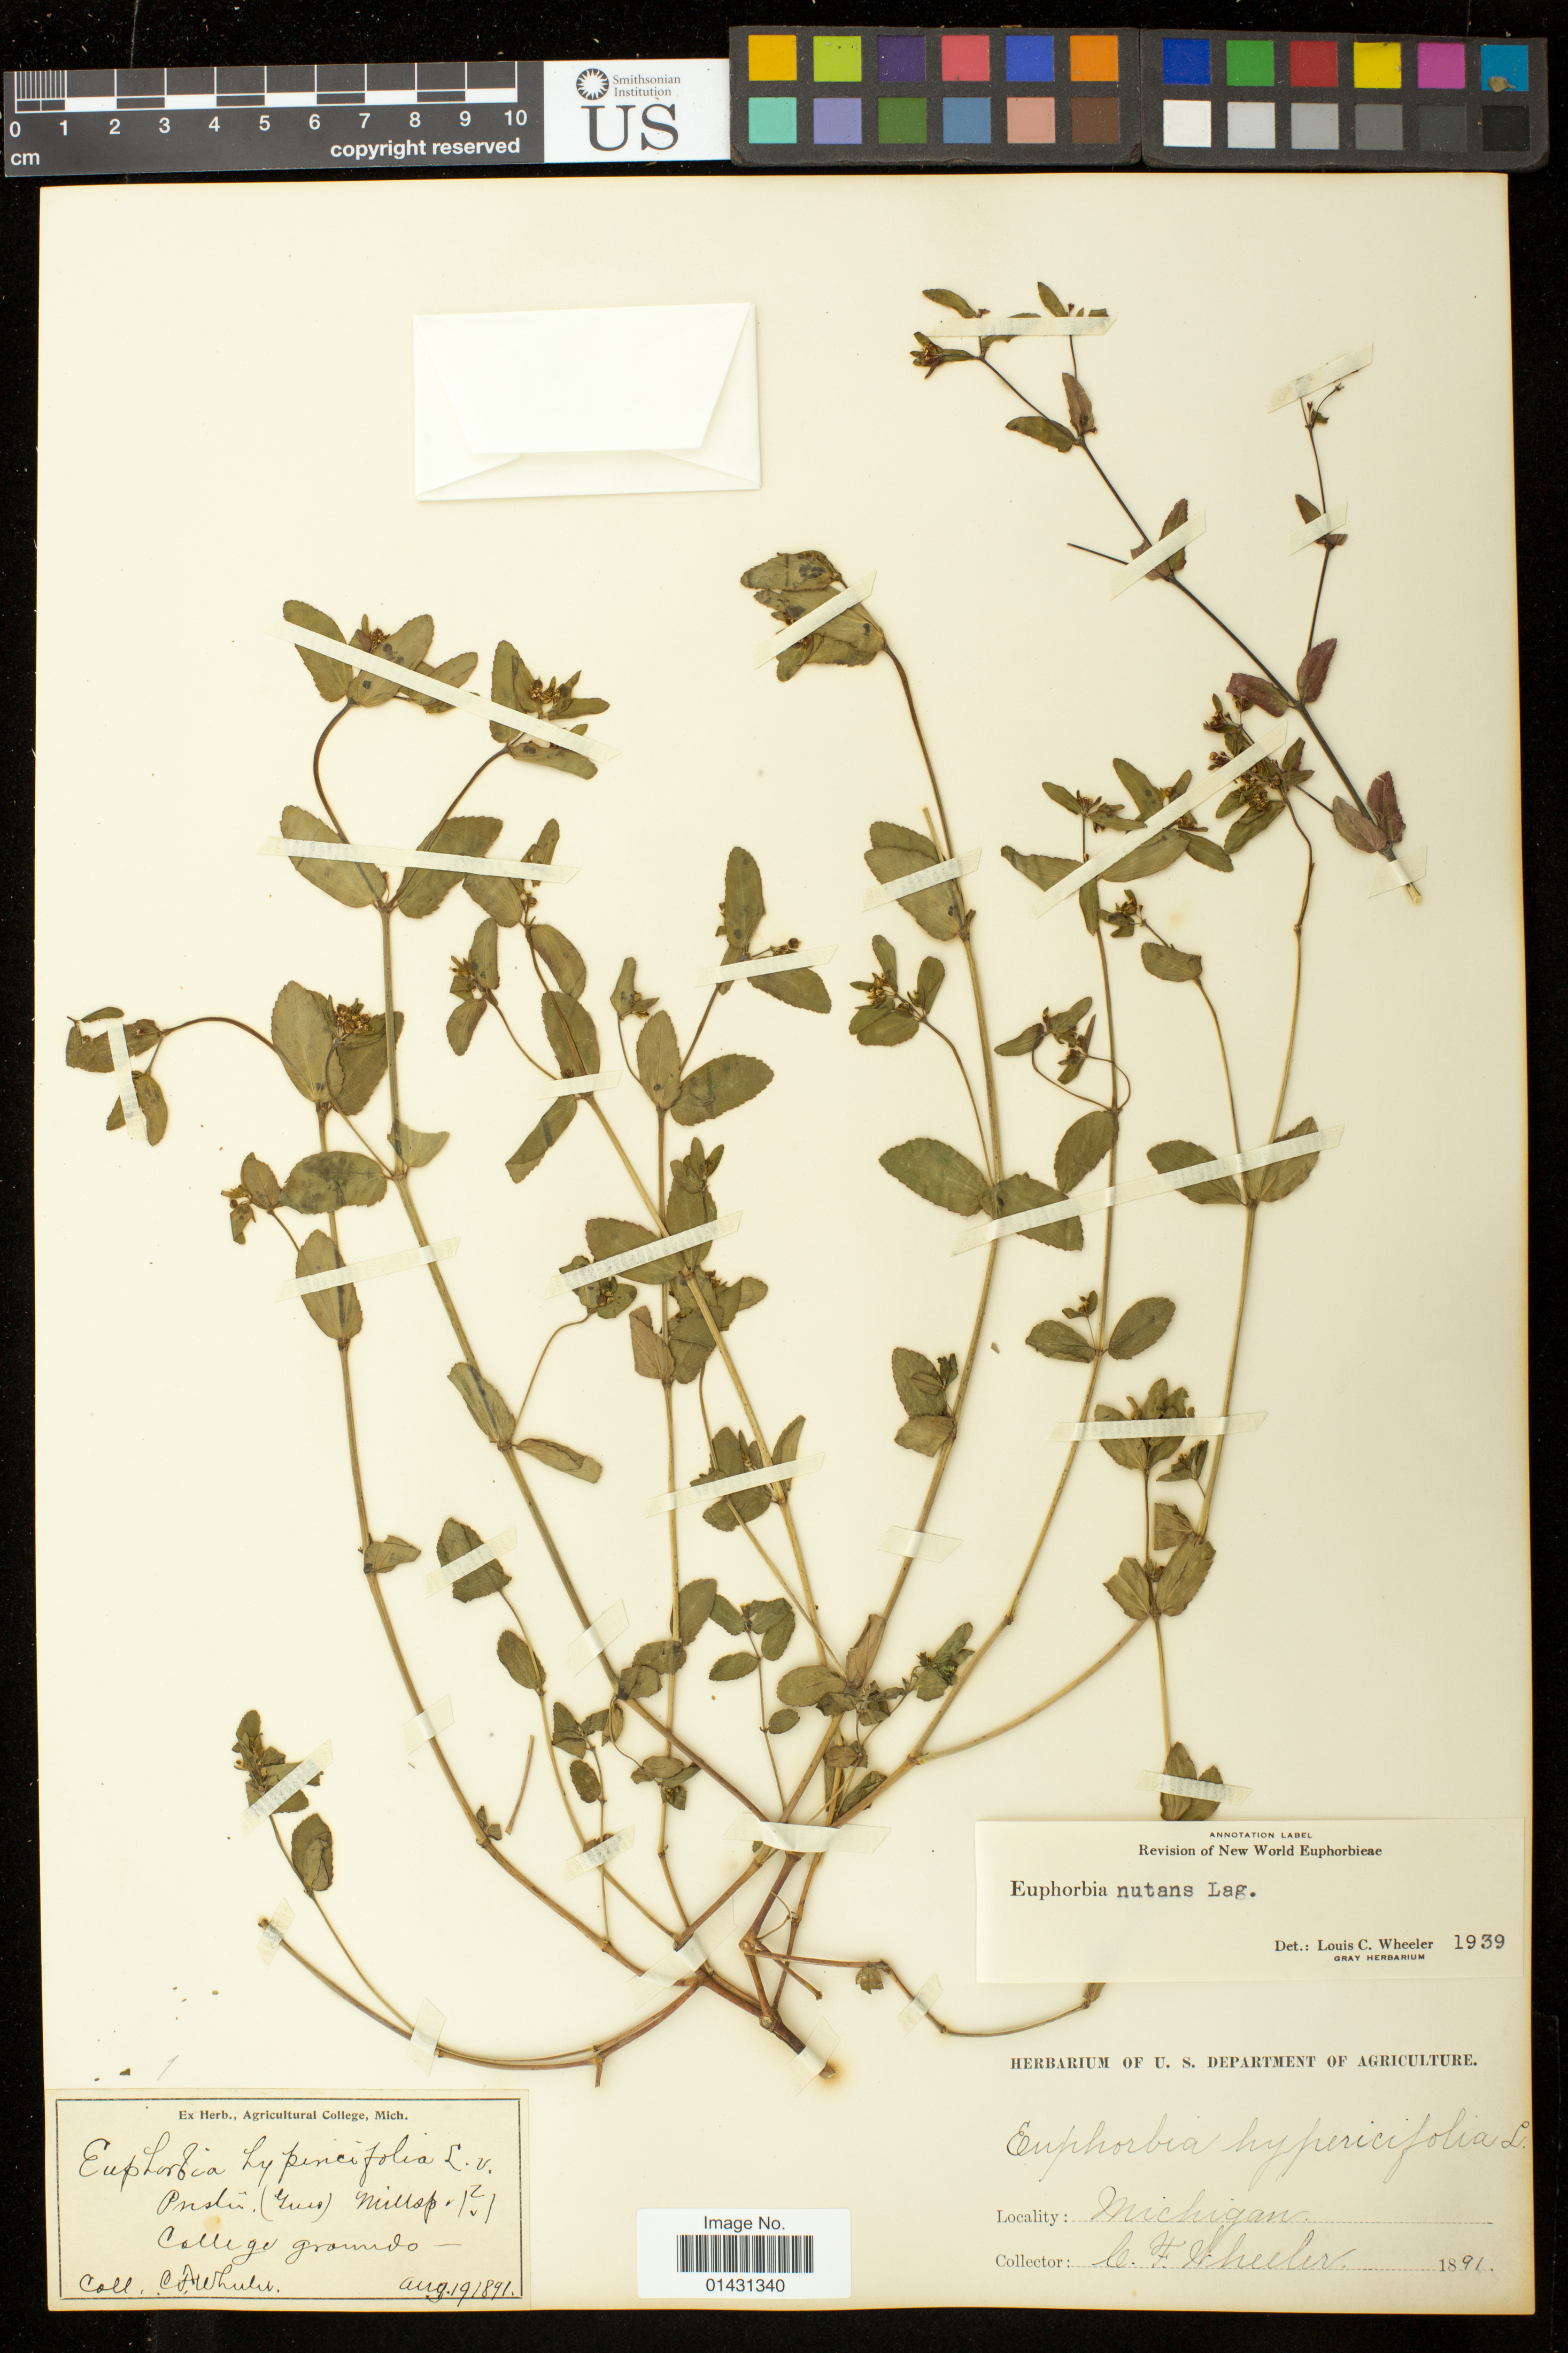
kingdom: Plantae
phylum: Tracheophyta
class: Magnoliopsida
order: Malpighiales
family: Euphorbiaceae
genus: Euphorbia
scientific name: Euphorbia maculata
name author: L.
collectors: C. Wheeler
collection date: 1891-08-19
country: United States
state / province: Michigan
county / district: Ingham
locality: College grounds